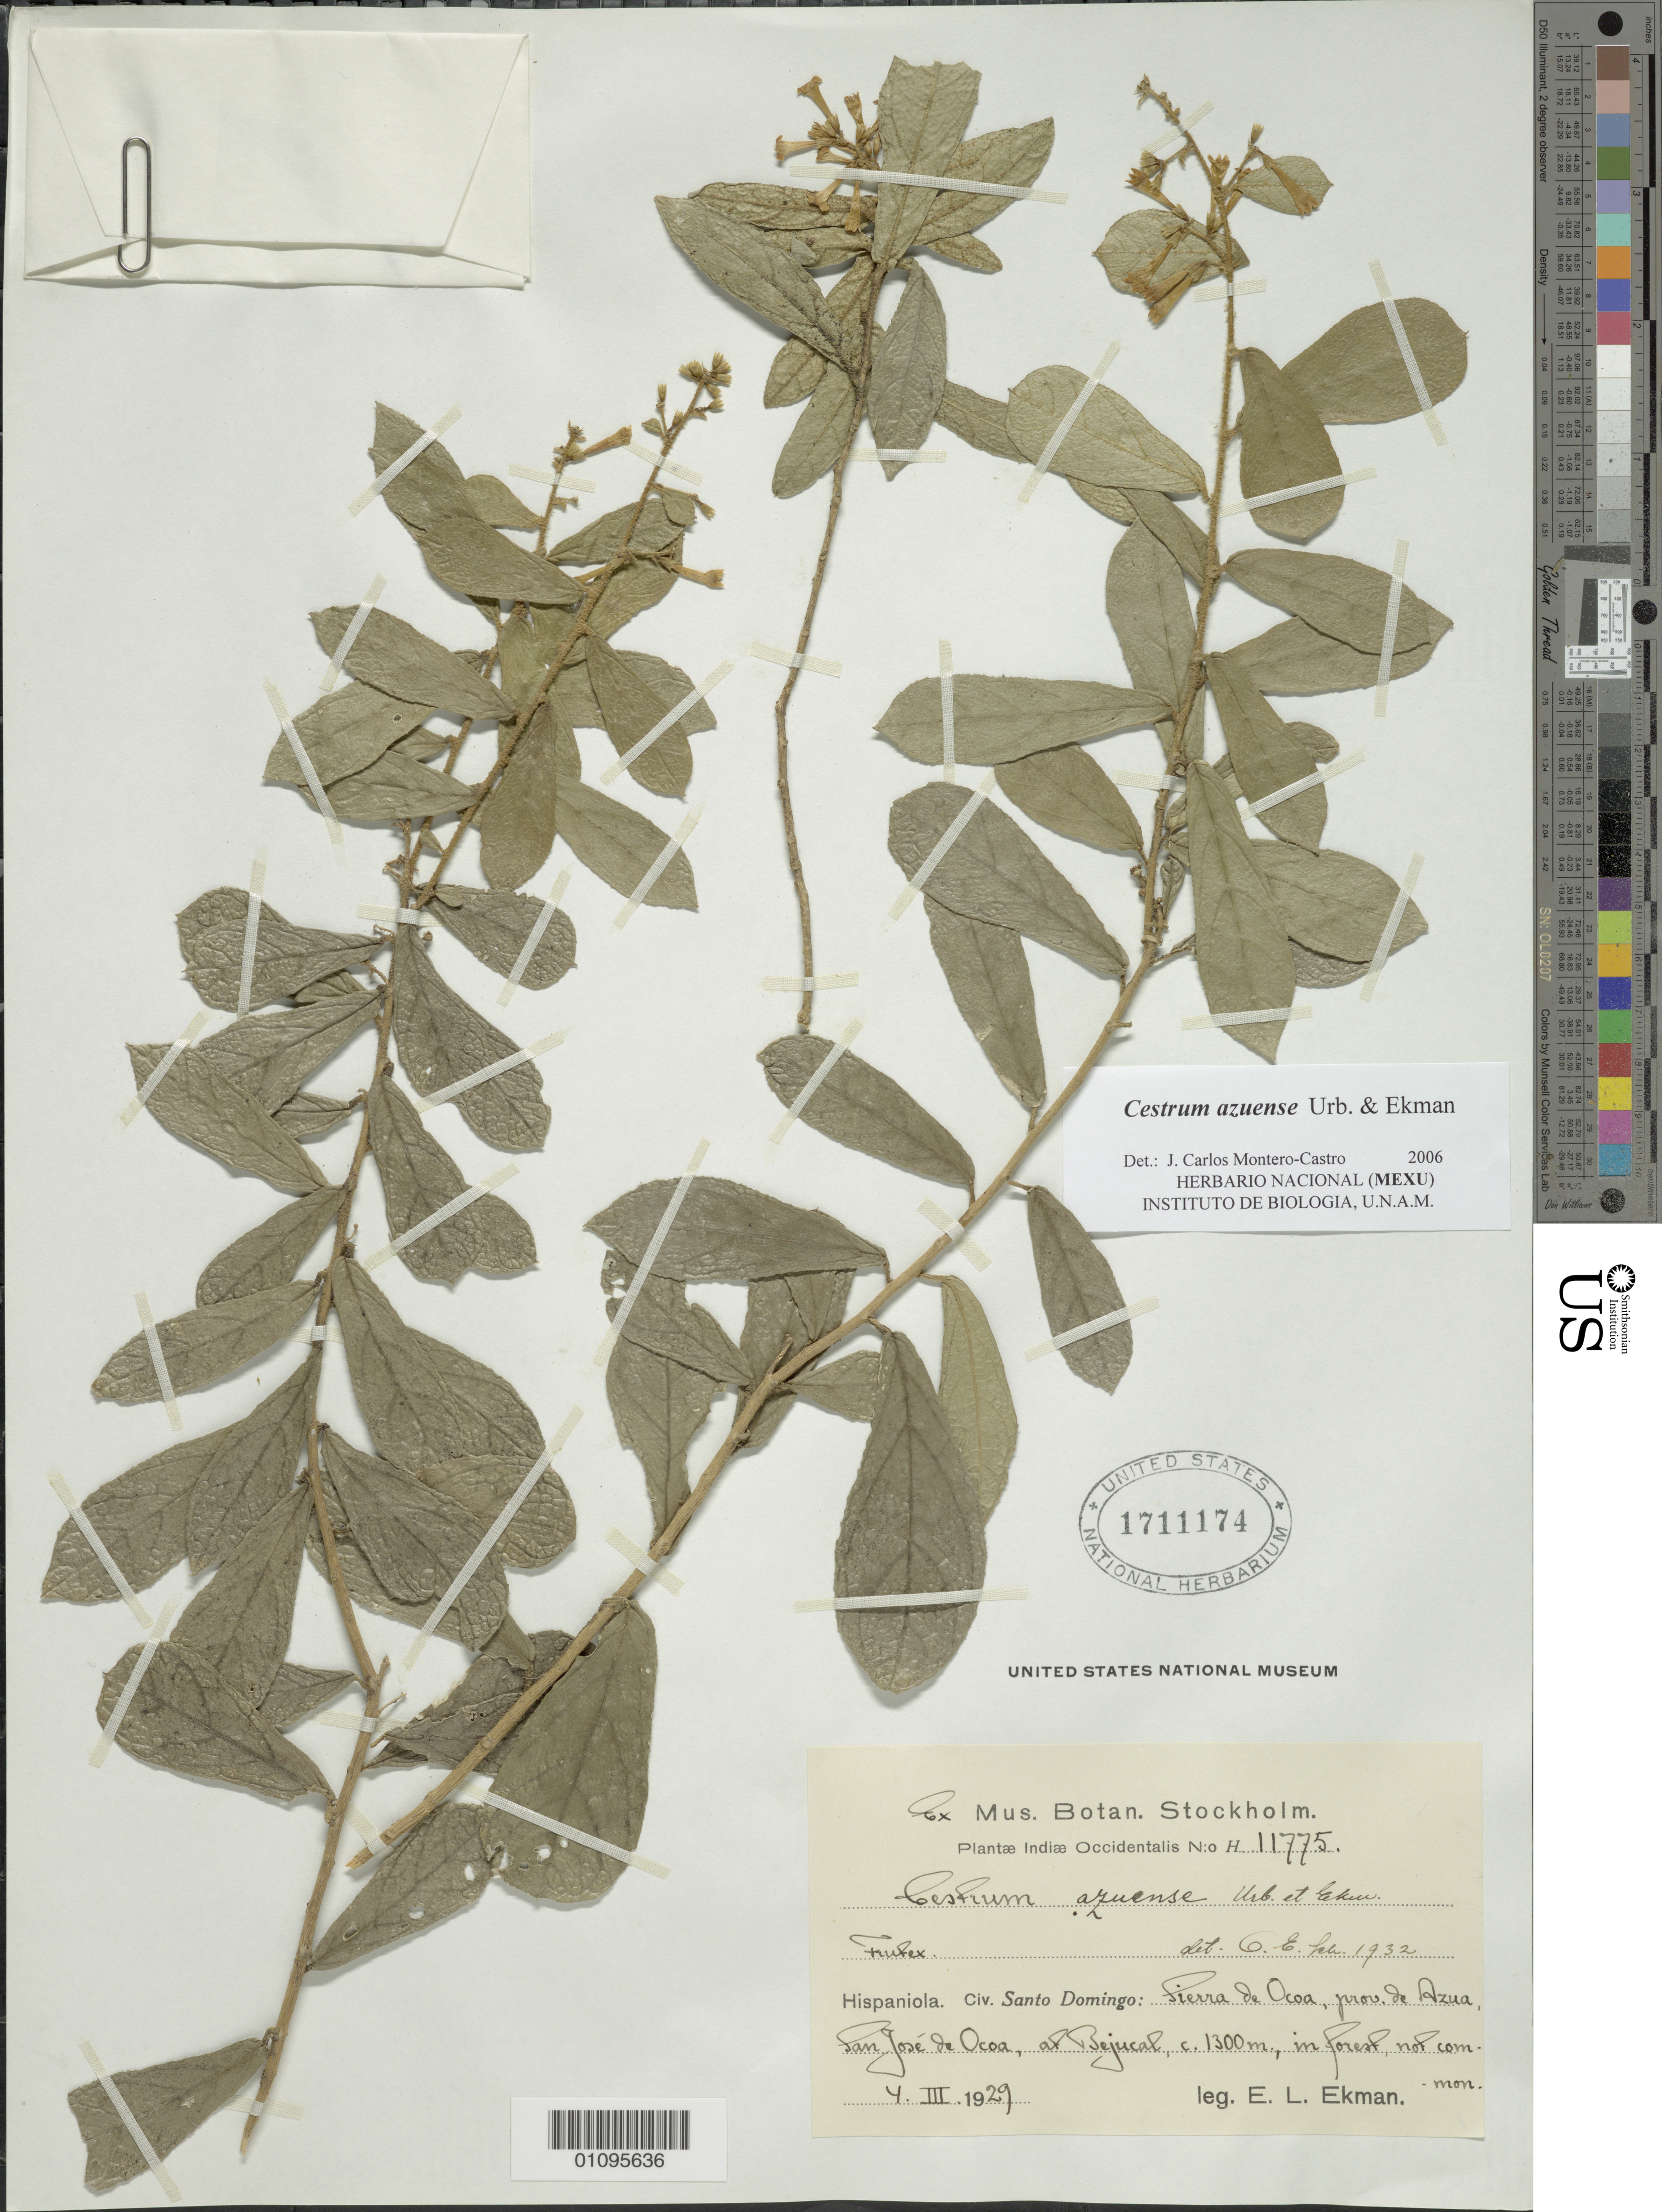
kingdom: Plantae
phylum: Tracheophyta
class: Magnoliopsida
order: Solanales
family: Solanaceae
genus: Cestrum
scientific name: Cestrum azuense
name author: Urb. & Ekman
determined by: Montero-Castro, J. C.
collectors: E. L. Ekman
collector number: H 11775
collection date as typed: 04 Mar 1929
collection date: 1929-03-04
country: Dominican Republic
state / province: Azua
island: Hispaniola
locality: Sierra de Ocoa, San José de Ocoa, at Bejucal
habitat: In forest; not common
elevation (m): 1300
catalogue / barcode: US 1711174